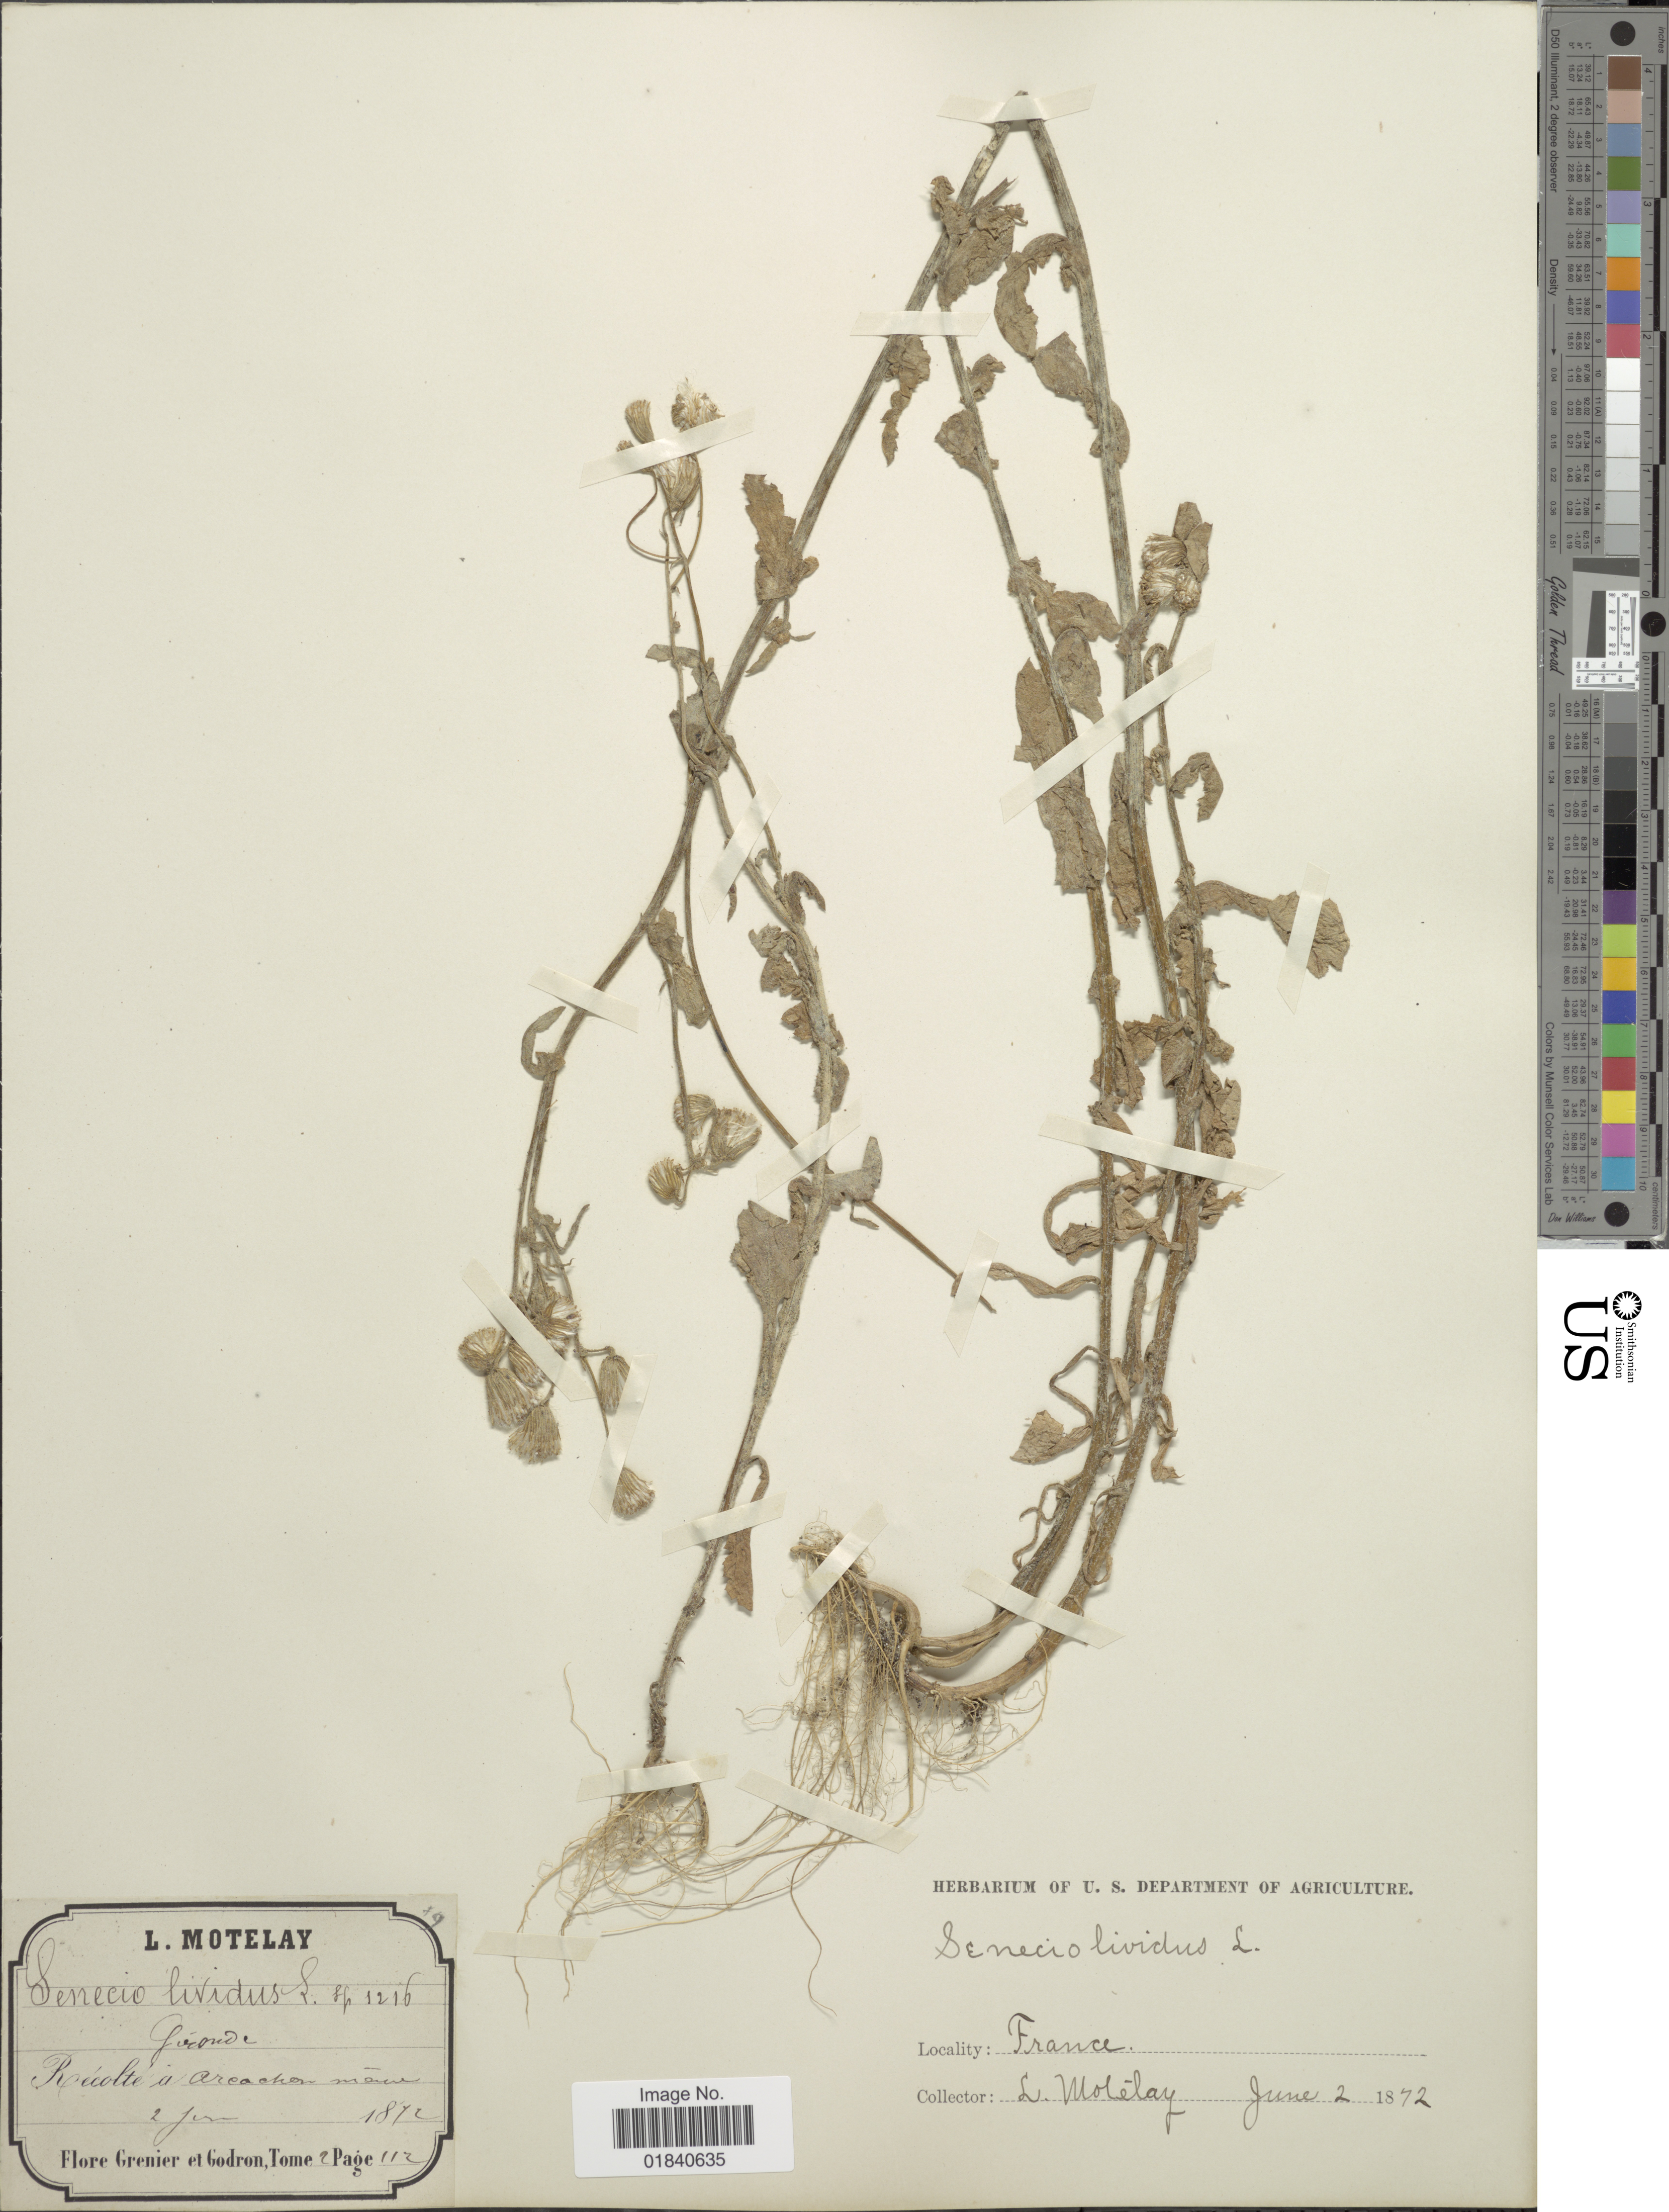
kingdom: Plantae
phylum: Tracheophyta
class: Magnoliopsida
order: Asterales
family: Asteraceae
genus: Senecio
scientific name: Senecio lividus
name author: L.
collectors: L. Motelay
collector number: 112?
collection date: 1872-06-02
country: France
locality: Areachon maine [interpreted]